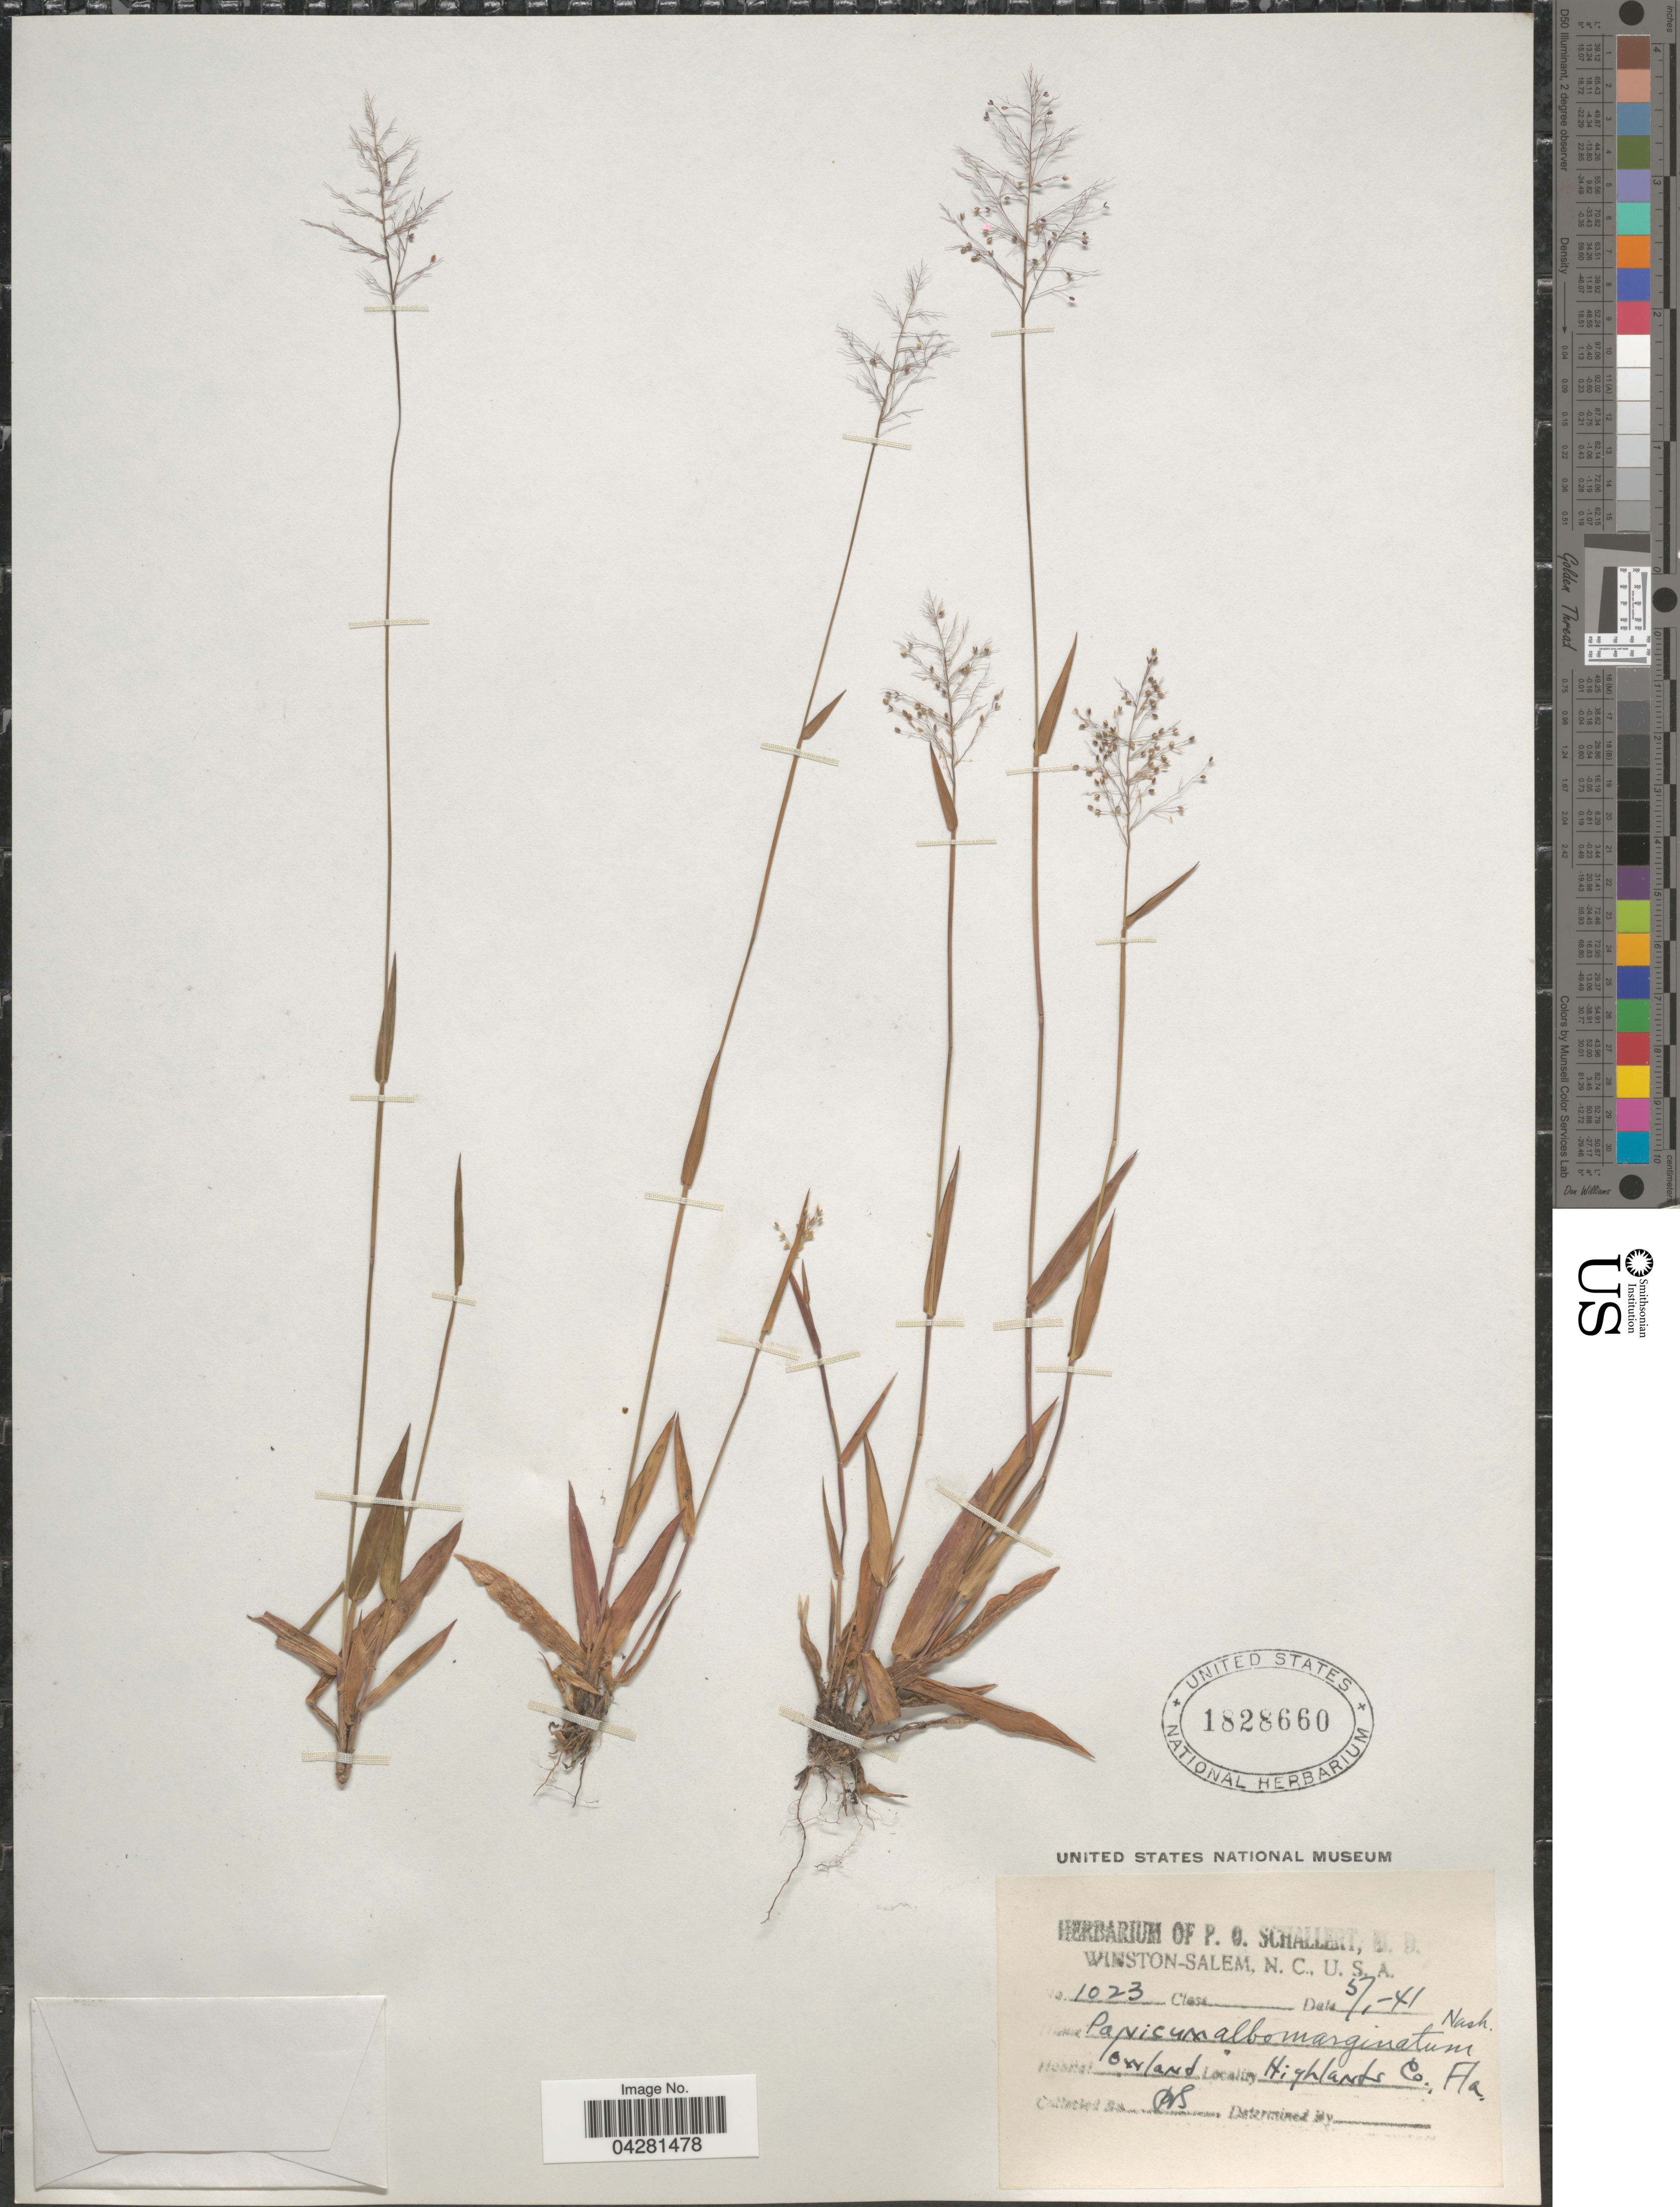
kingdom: Plantae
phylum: Tracheophyta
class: Liliopsida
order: Poales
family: Poaceae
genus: Dichanthelium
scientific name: Dichanthelium dichotomum var. unciphyllum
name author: (Trin.) Davidse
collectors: P. Schallert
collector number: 1023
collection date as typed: Transcribed d/m/y: 1/5/41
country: United States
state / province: Florida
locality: Highlands Co.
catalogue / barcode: US 1828660